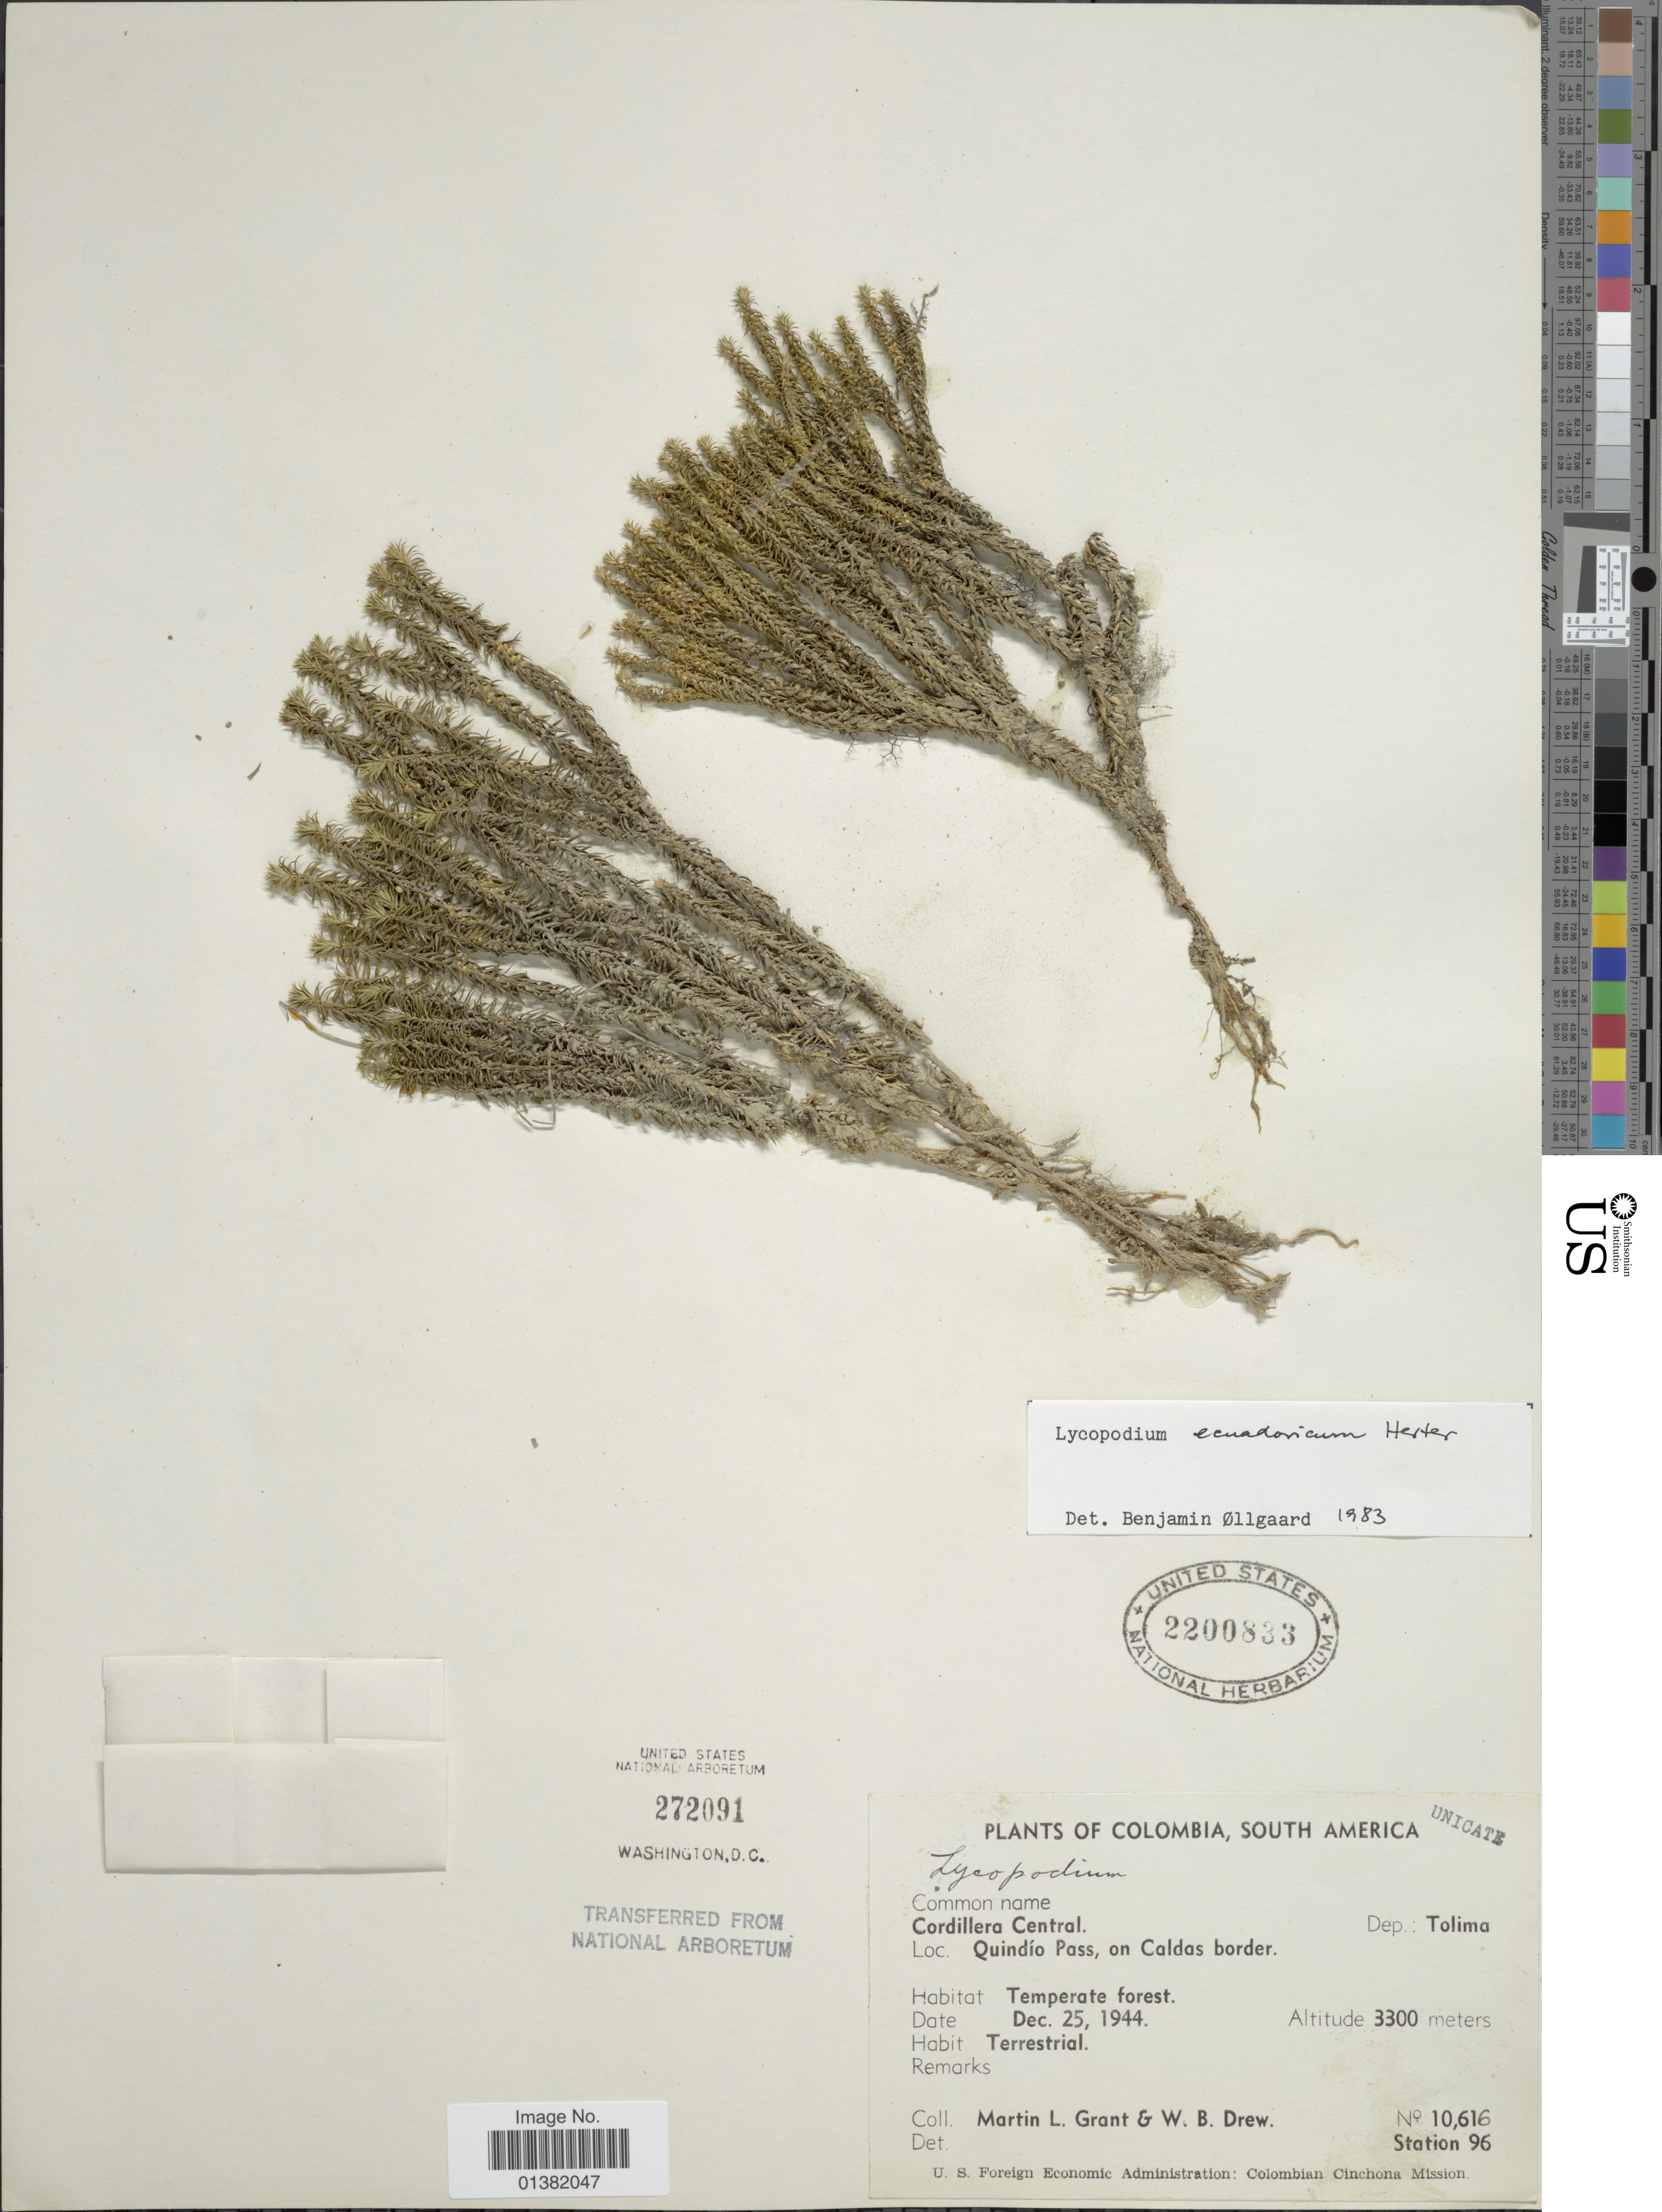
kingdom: Plantae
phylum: Tracheophyta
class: Lycopodiopsida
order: Lycopodiales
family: Lycopodiaceae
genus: Phlegmariurus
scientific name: Phlegmariurus eversus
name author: (Poir.) B. Øllg.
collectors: M. L. Grant & W. B. Drew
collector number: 10616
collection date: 1944-12-25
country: Colombia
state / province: Tolima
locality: Cordilelra Central, Quindío Pass, on Caldas border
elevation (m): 3300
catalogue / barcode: US 2200833